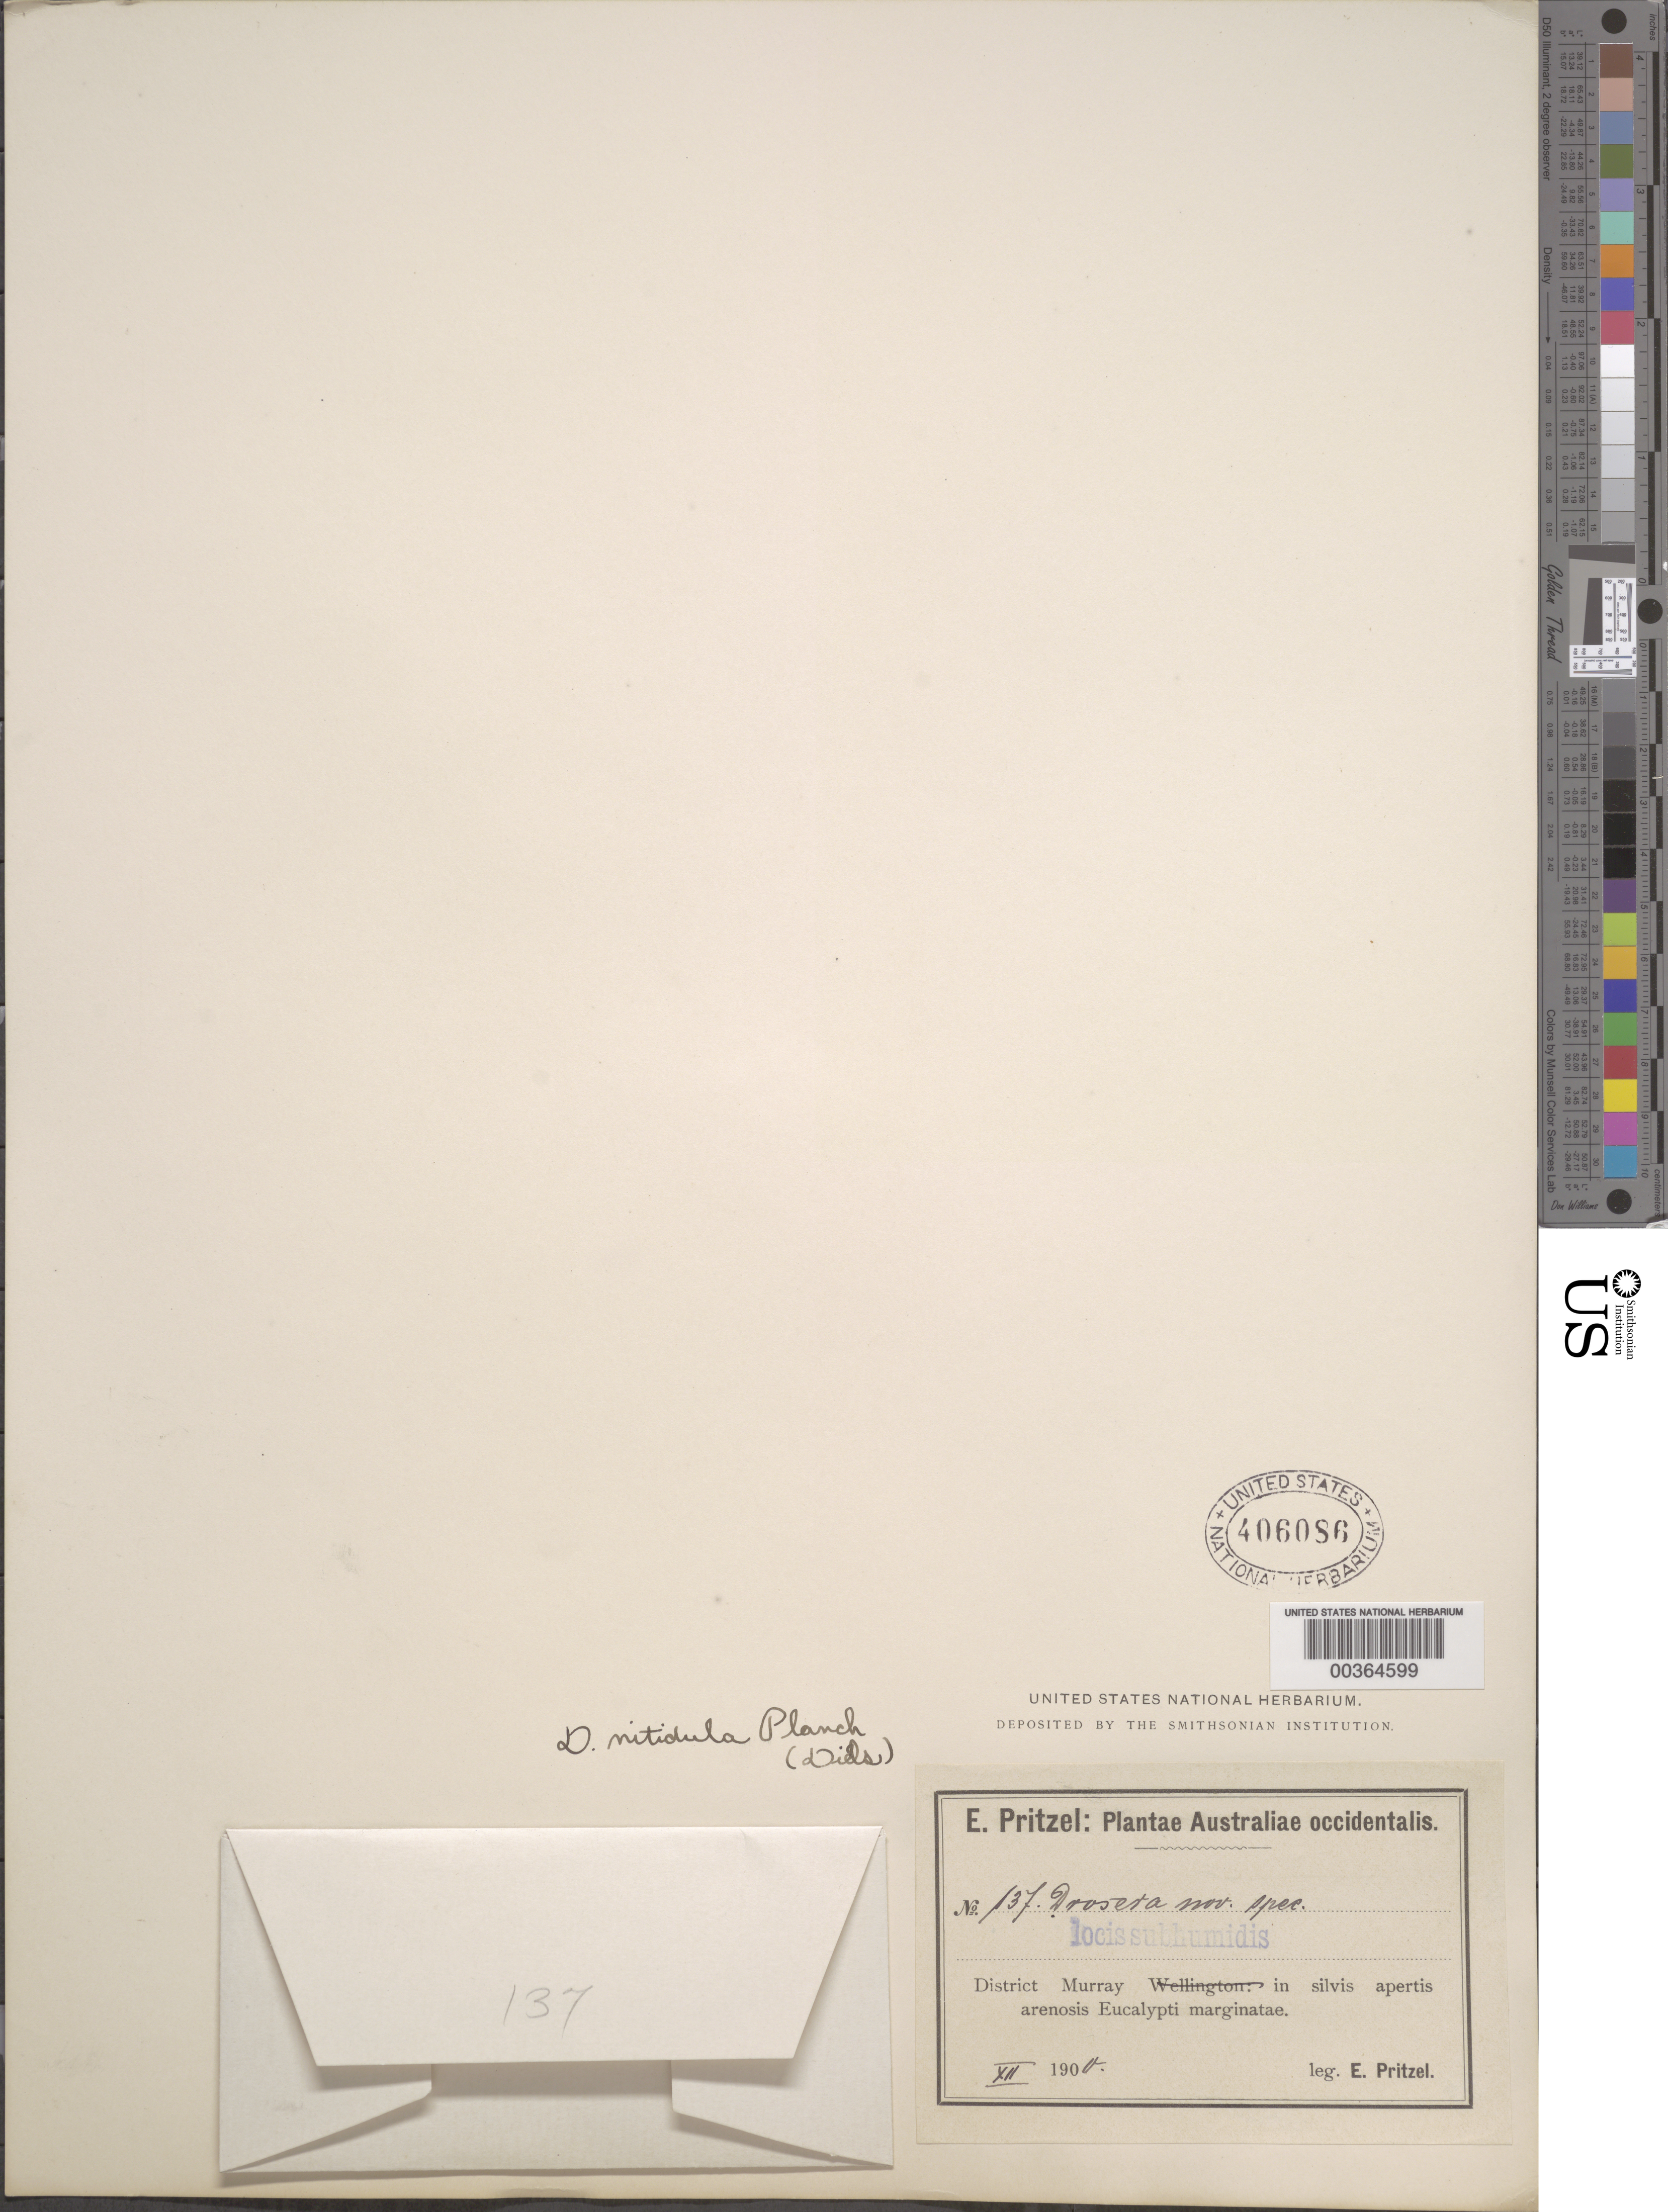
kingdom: Plantae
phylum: Tracheophyta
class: Magnoliopsida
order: Caryophyllales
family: Droseraceae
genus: Drosera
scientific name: Drosera nitidula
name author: Planch.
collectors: E. G. Pritzel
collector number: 137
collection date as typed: Dec 1901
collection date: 1901-12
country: Australia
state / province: New South Wales / Western Australia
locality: Murray district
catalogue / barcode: US 406086